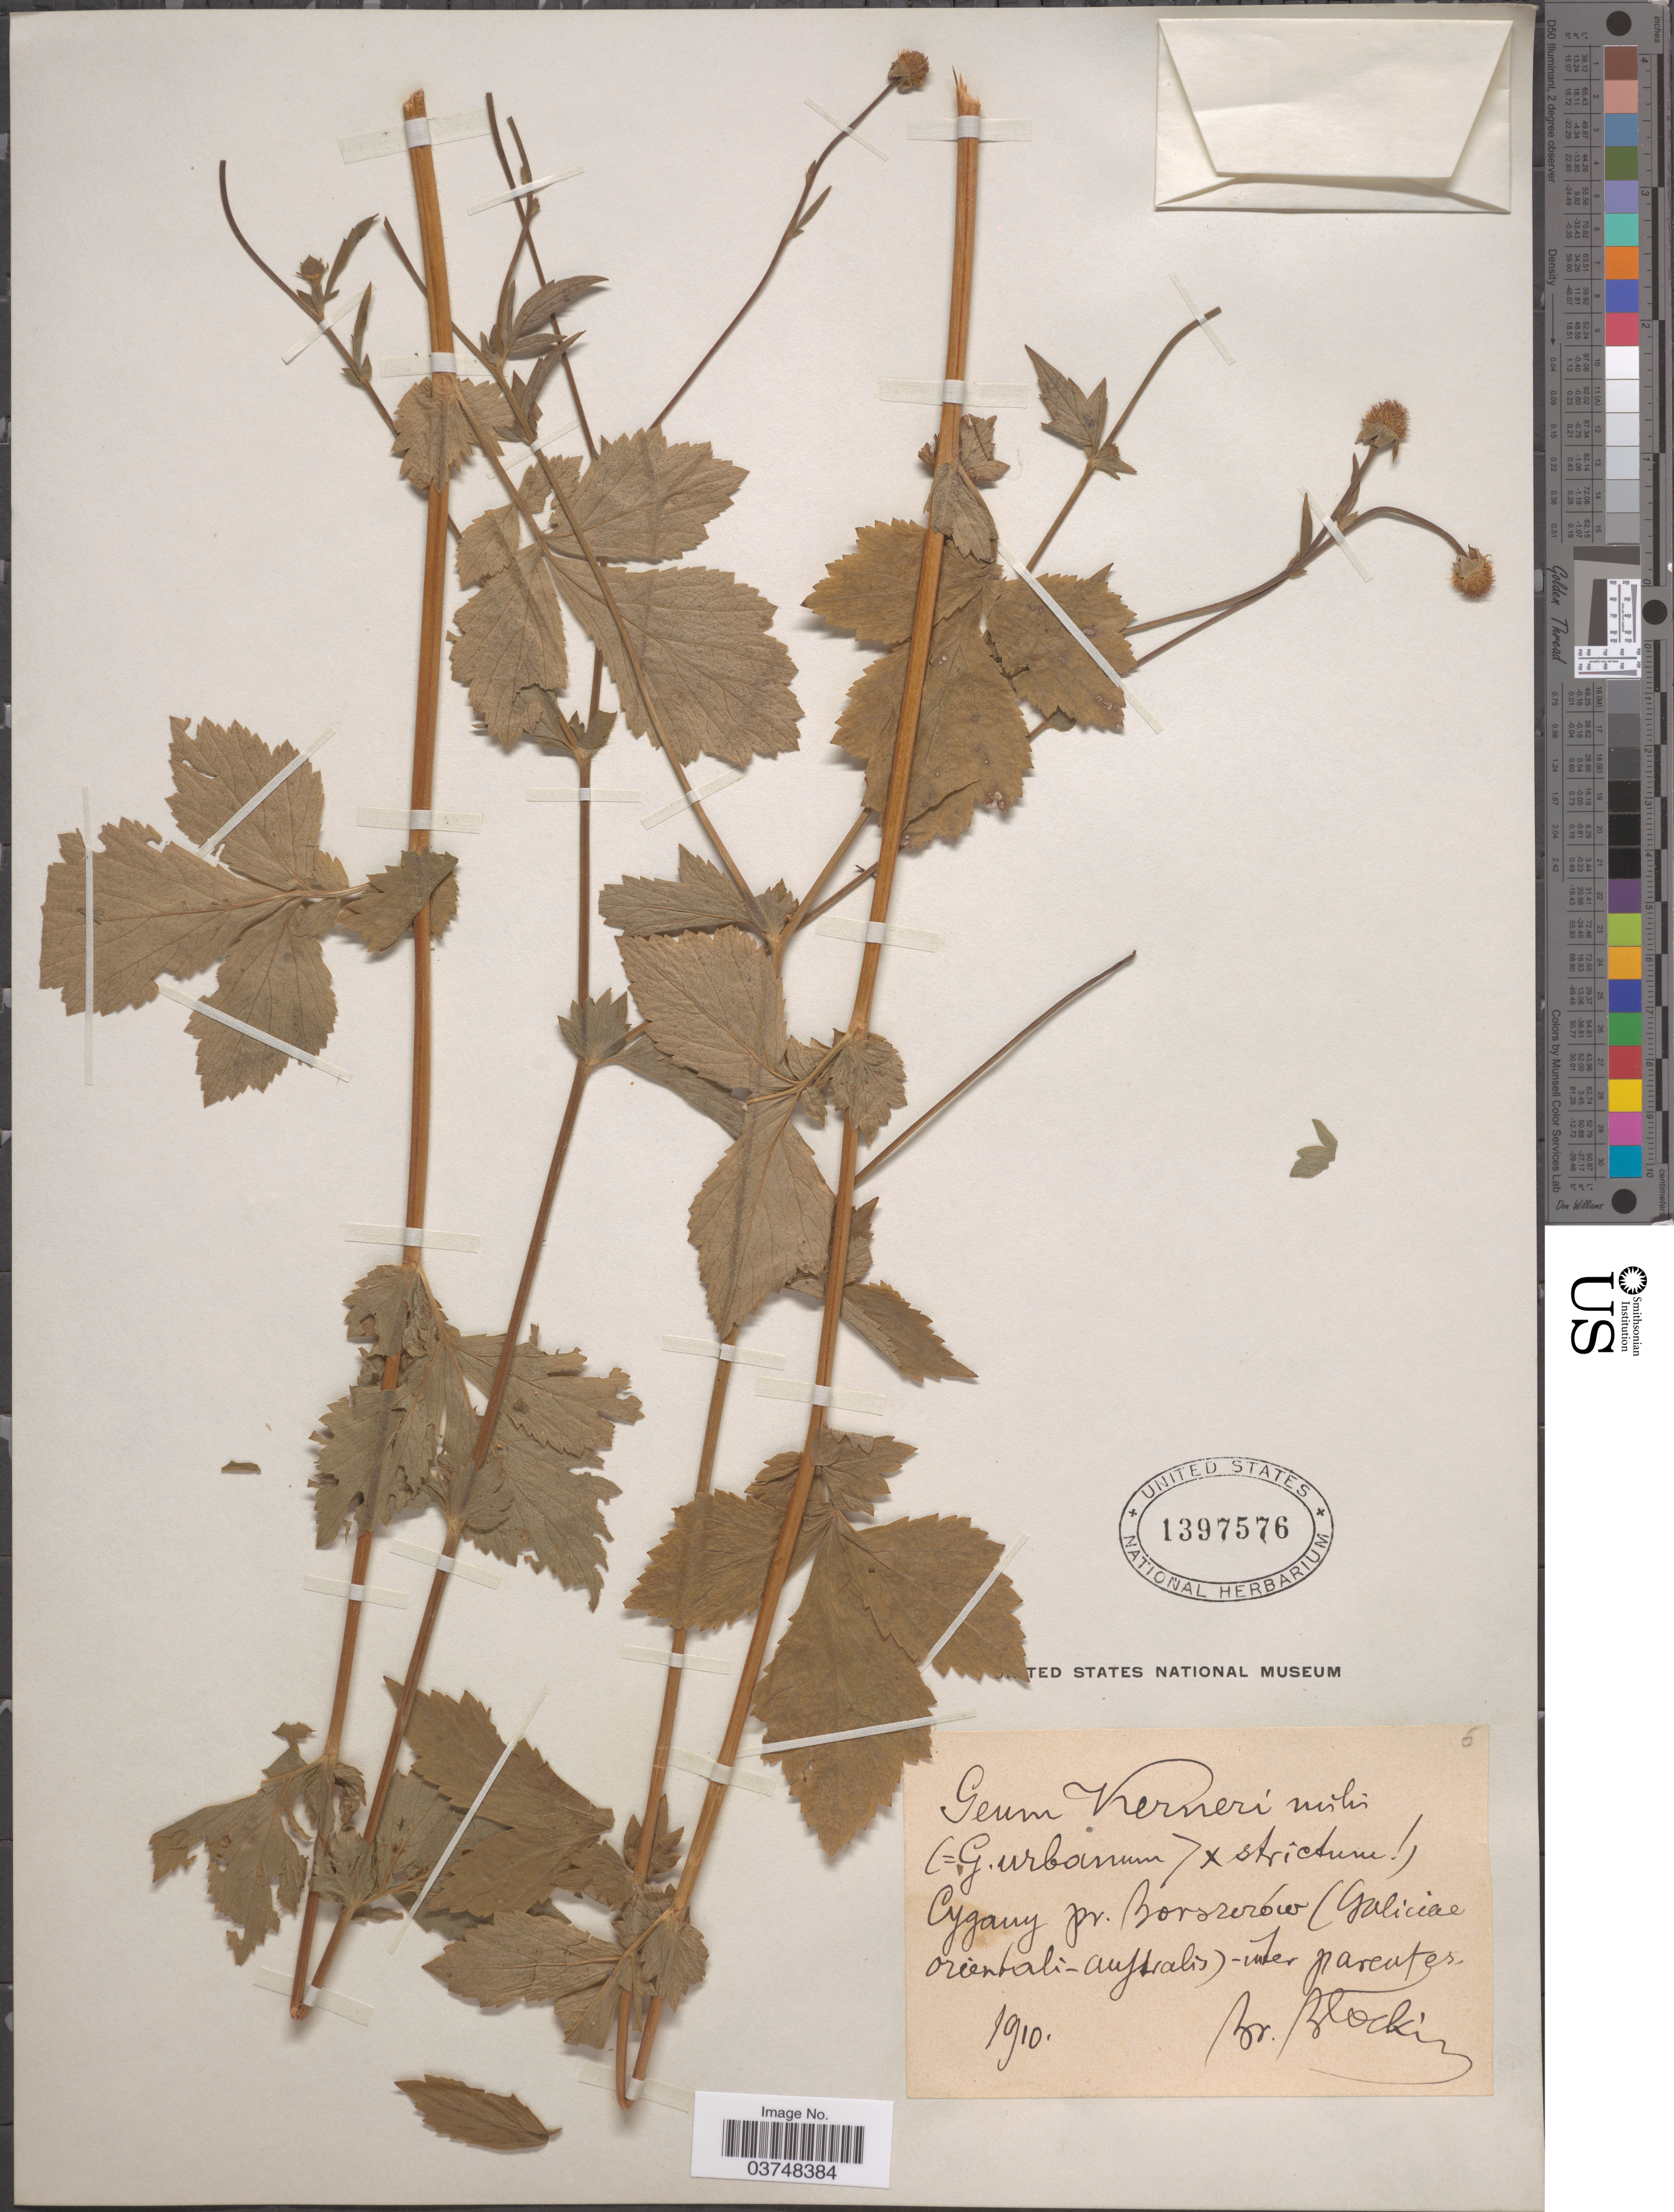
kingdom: Plantae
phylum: Tracheophyta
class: Magnoliopsida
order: Rosales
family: Rosaceae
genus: Geum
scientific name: Geum kerneri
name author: Blocki ex F. Bolle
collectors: B. Blocki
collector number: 5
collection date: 1910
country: Ukraine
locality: Cygany pr. Borsrerów (Galiciae orientali-australis)-Inter parentes.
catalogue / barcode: US 1397576